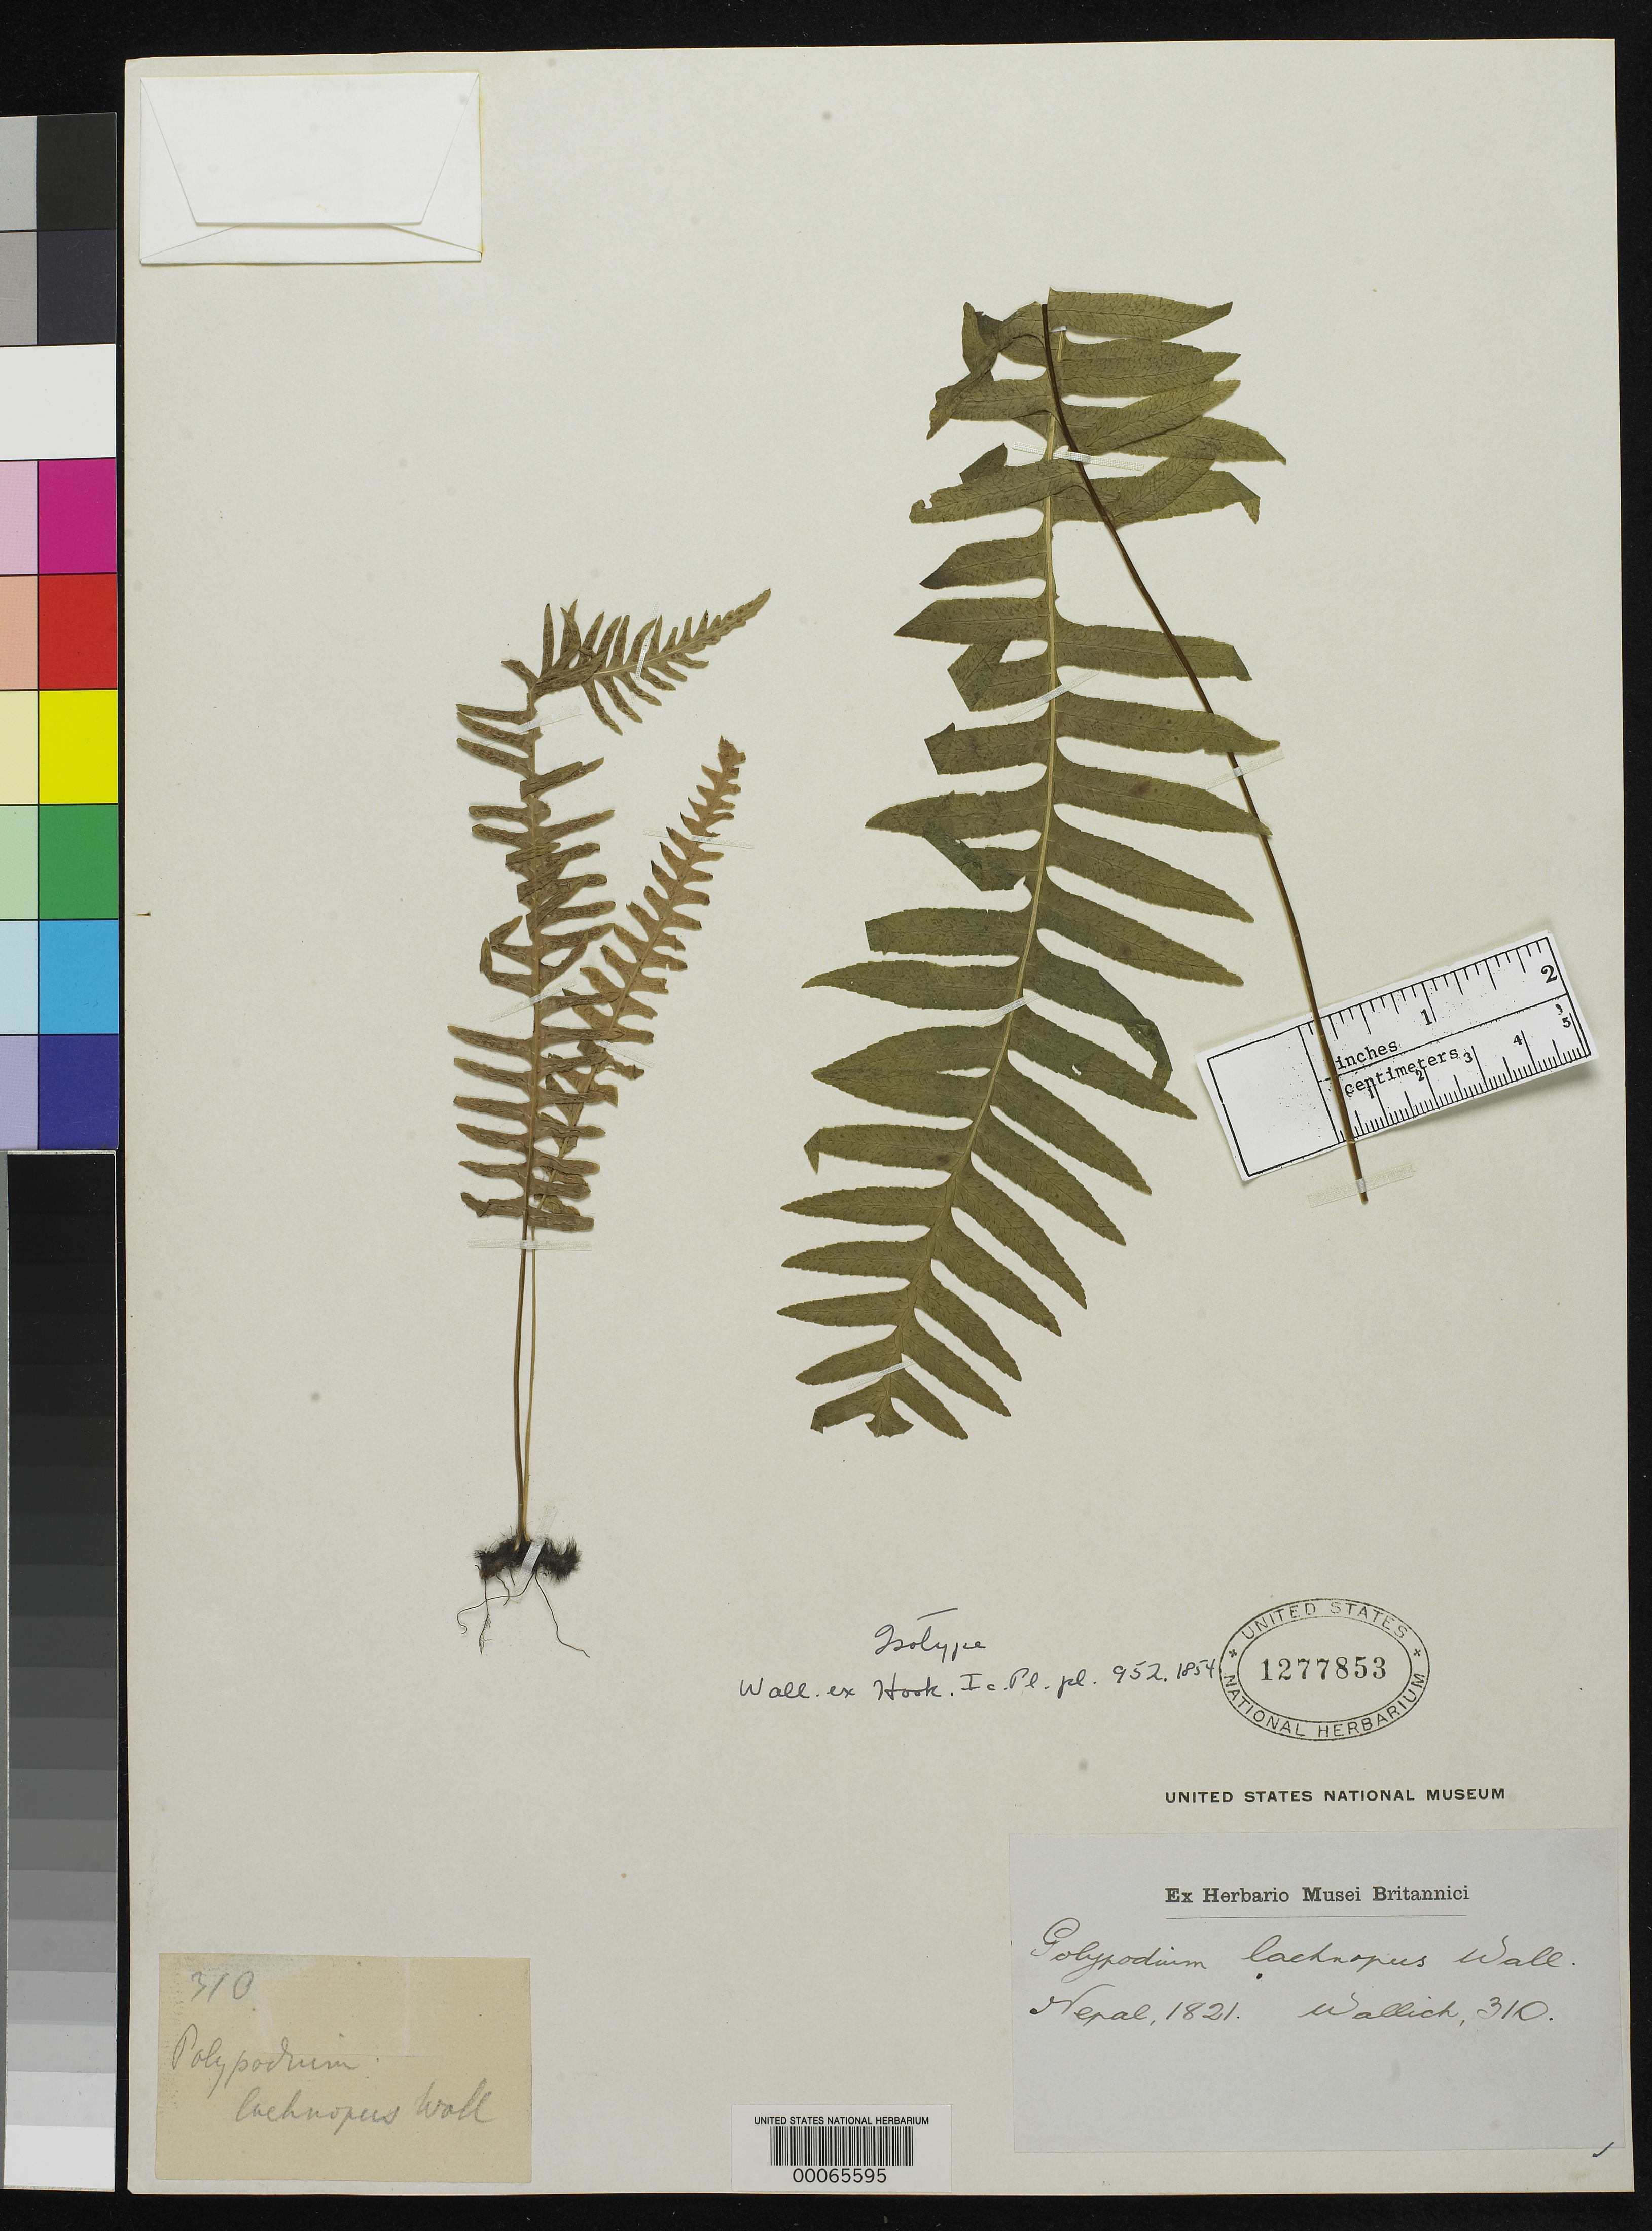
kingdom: Plantae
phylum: Tracheophyta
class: Polypodiopsida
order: Polypodiales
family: Polypodiaceae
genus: Polypodium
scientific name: Polypodium lachnopus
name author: Wall. ex Hook.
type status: Type Collection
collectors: N. Wallich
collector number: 310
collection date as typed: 1821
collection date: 1821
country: Nepal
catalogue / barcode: US 1277853